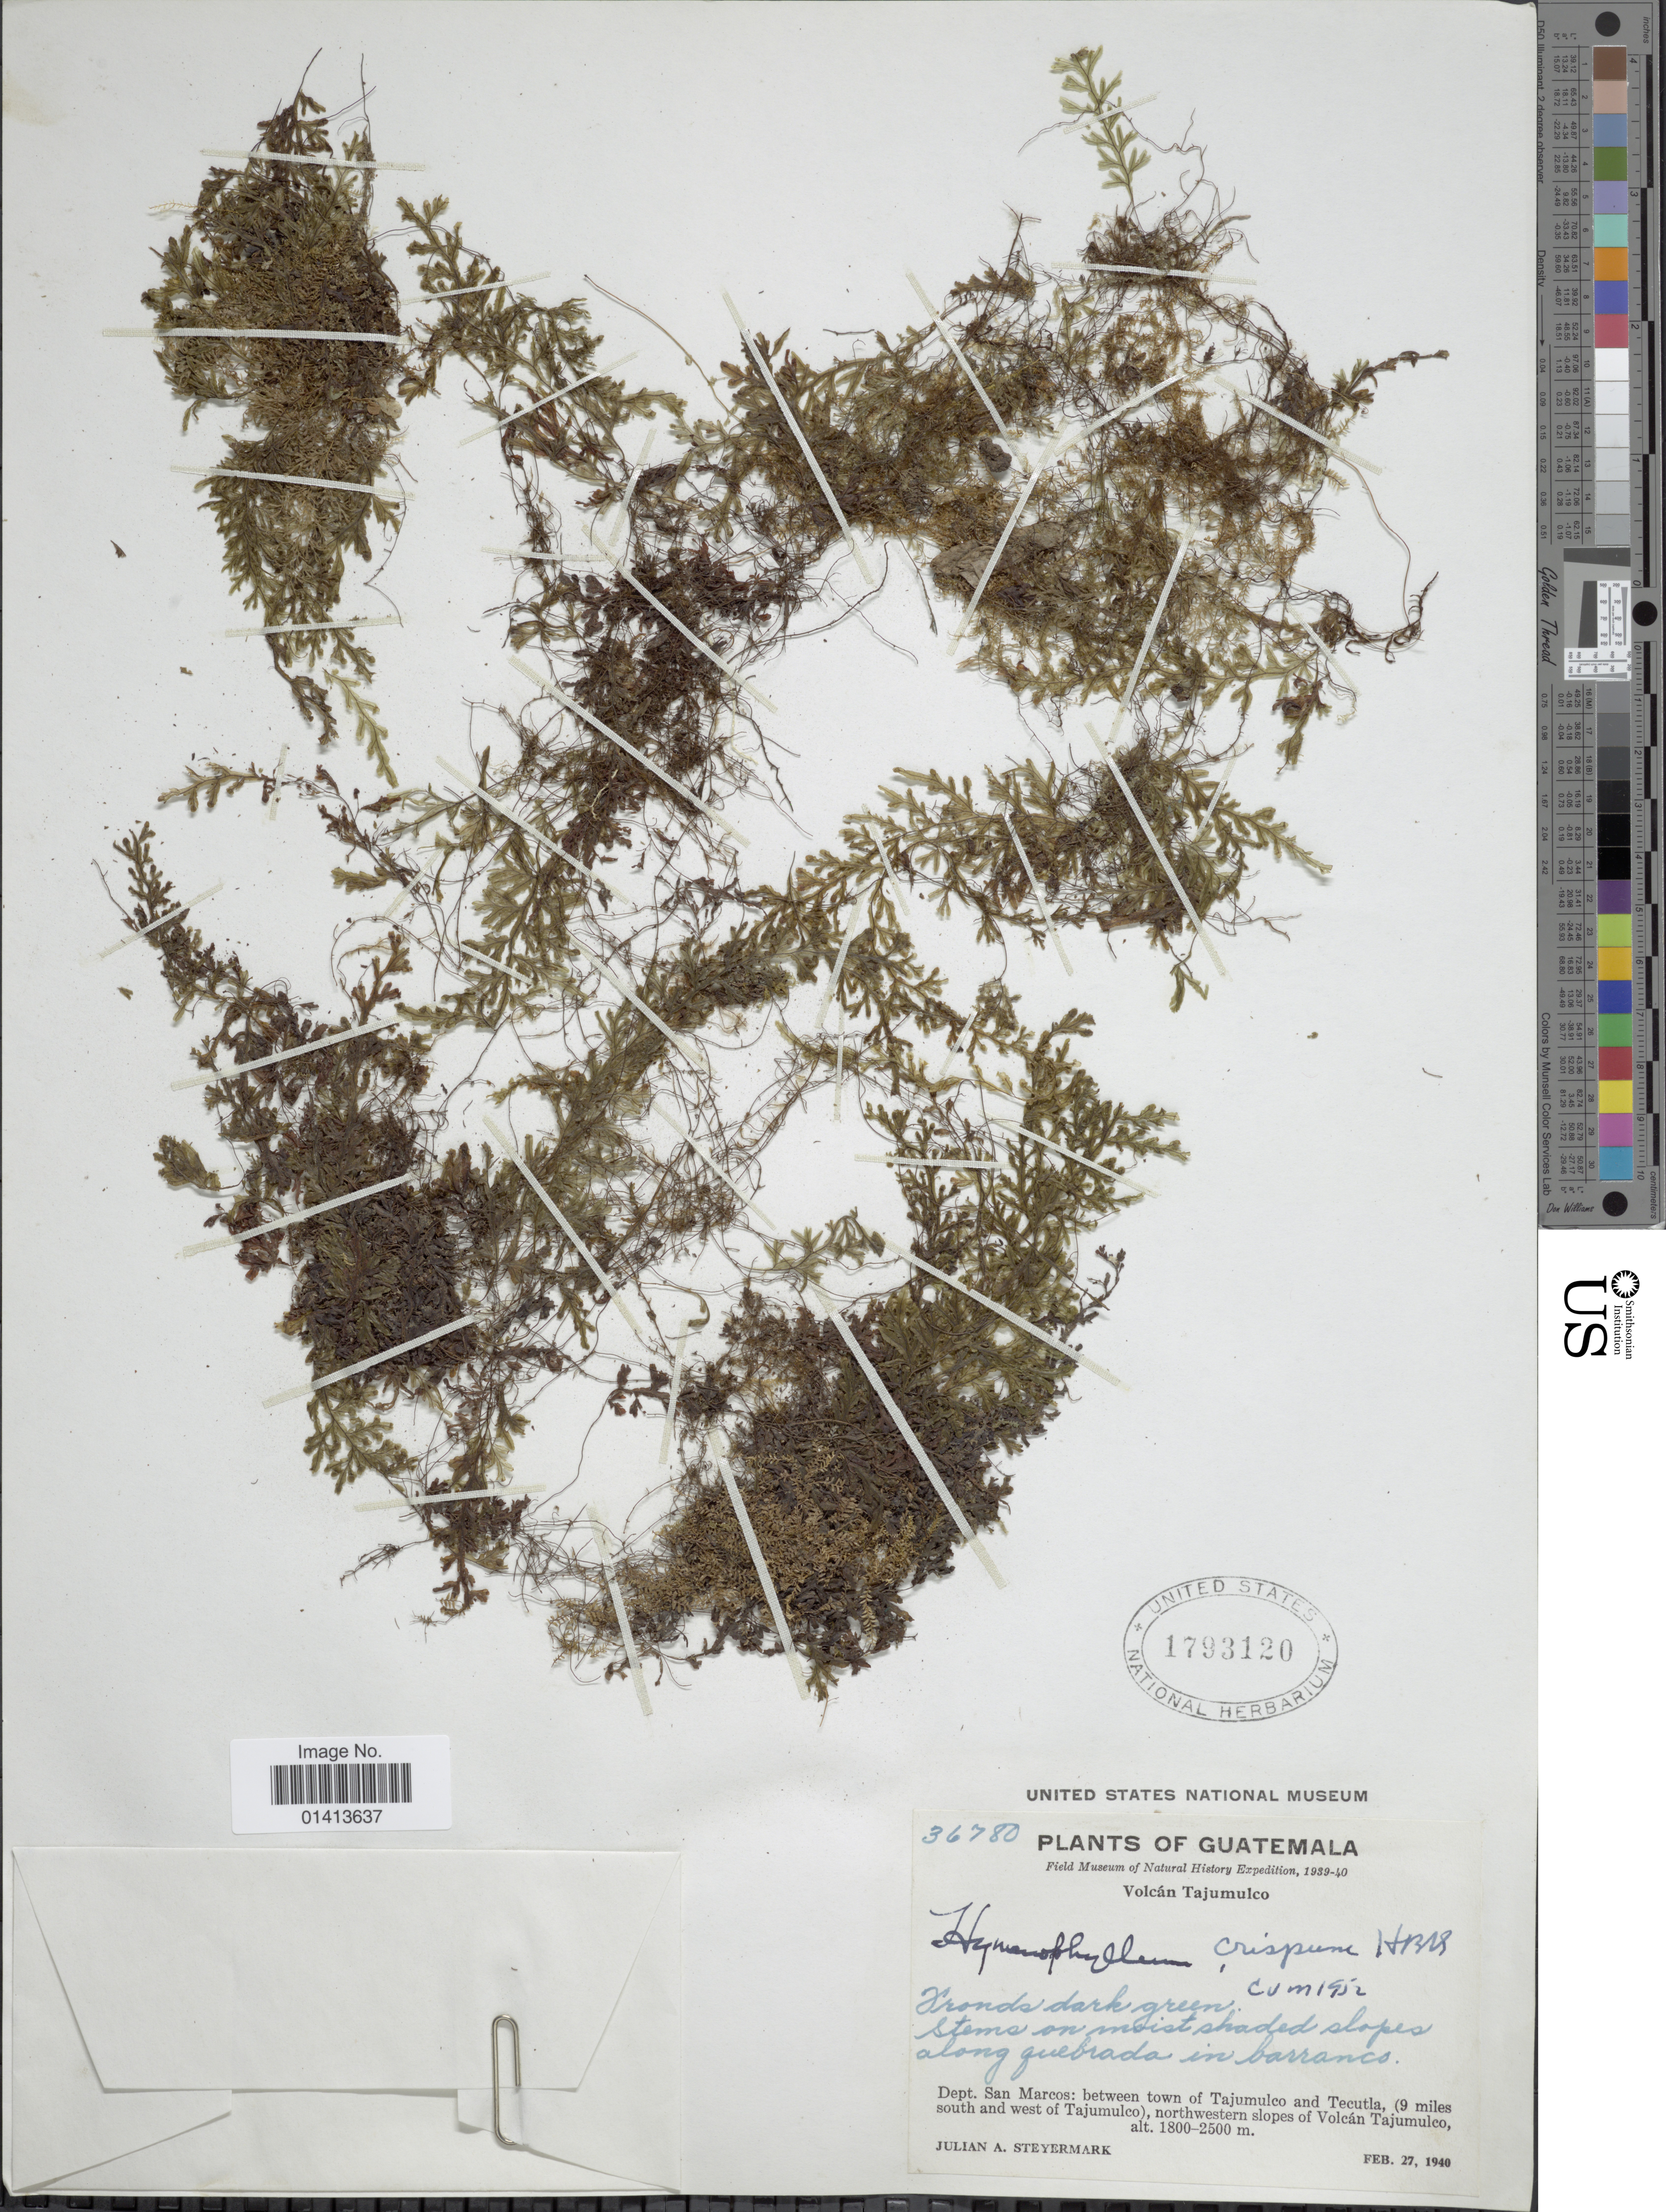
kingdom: Plantae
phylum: Tracheophyta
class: Polypodiopsida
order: Hymenophyllales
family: Hymenophyllaceae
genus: Hymenophyllum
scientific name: Hymenophyllum crispum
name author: Kunth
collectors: J. Steyermark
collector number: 36780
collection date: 1940-02-27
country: Guatemala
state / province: San Marcos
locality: Volcan Tajumulco, Dept San Marcos: between town of Tajumulco and Tecutla, (9 miles south and west of Tajamulco), northwestern slopes of Volcán Tajumulco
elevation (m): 1800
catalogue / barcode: US 1793120